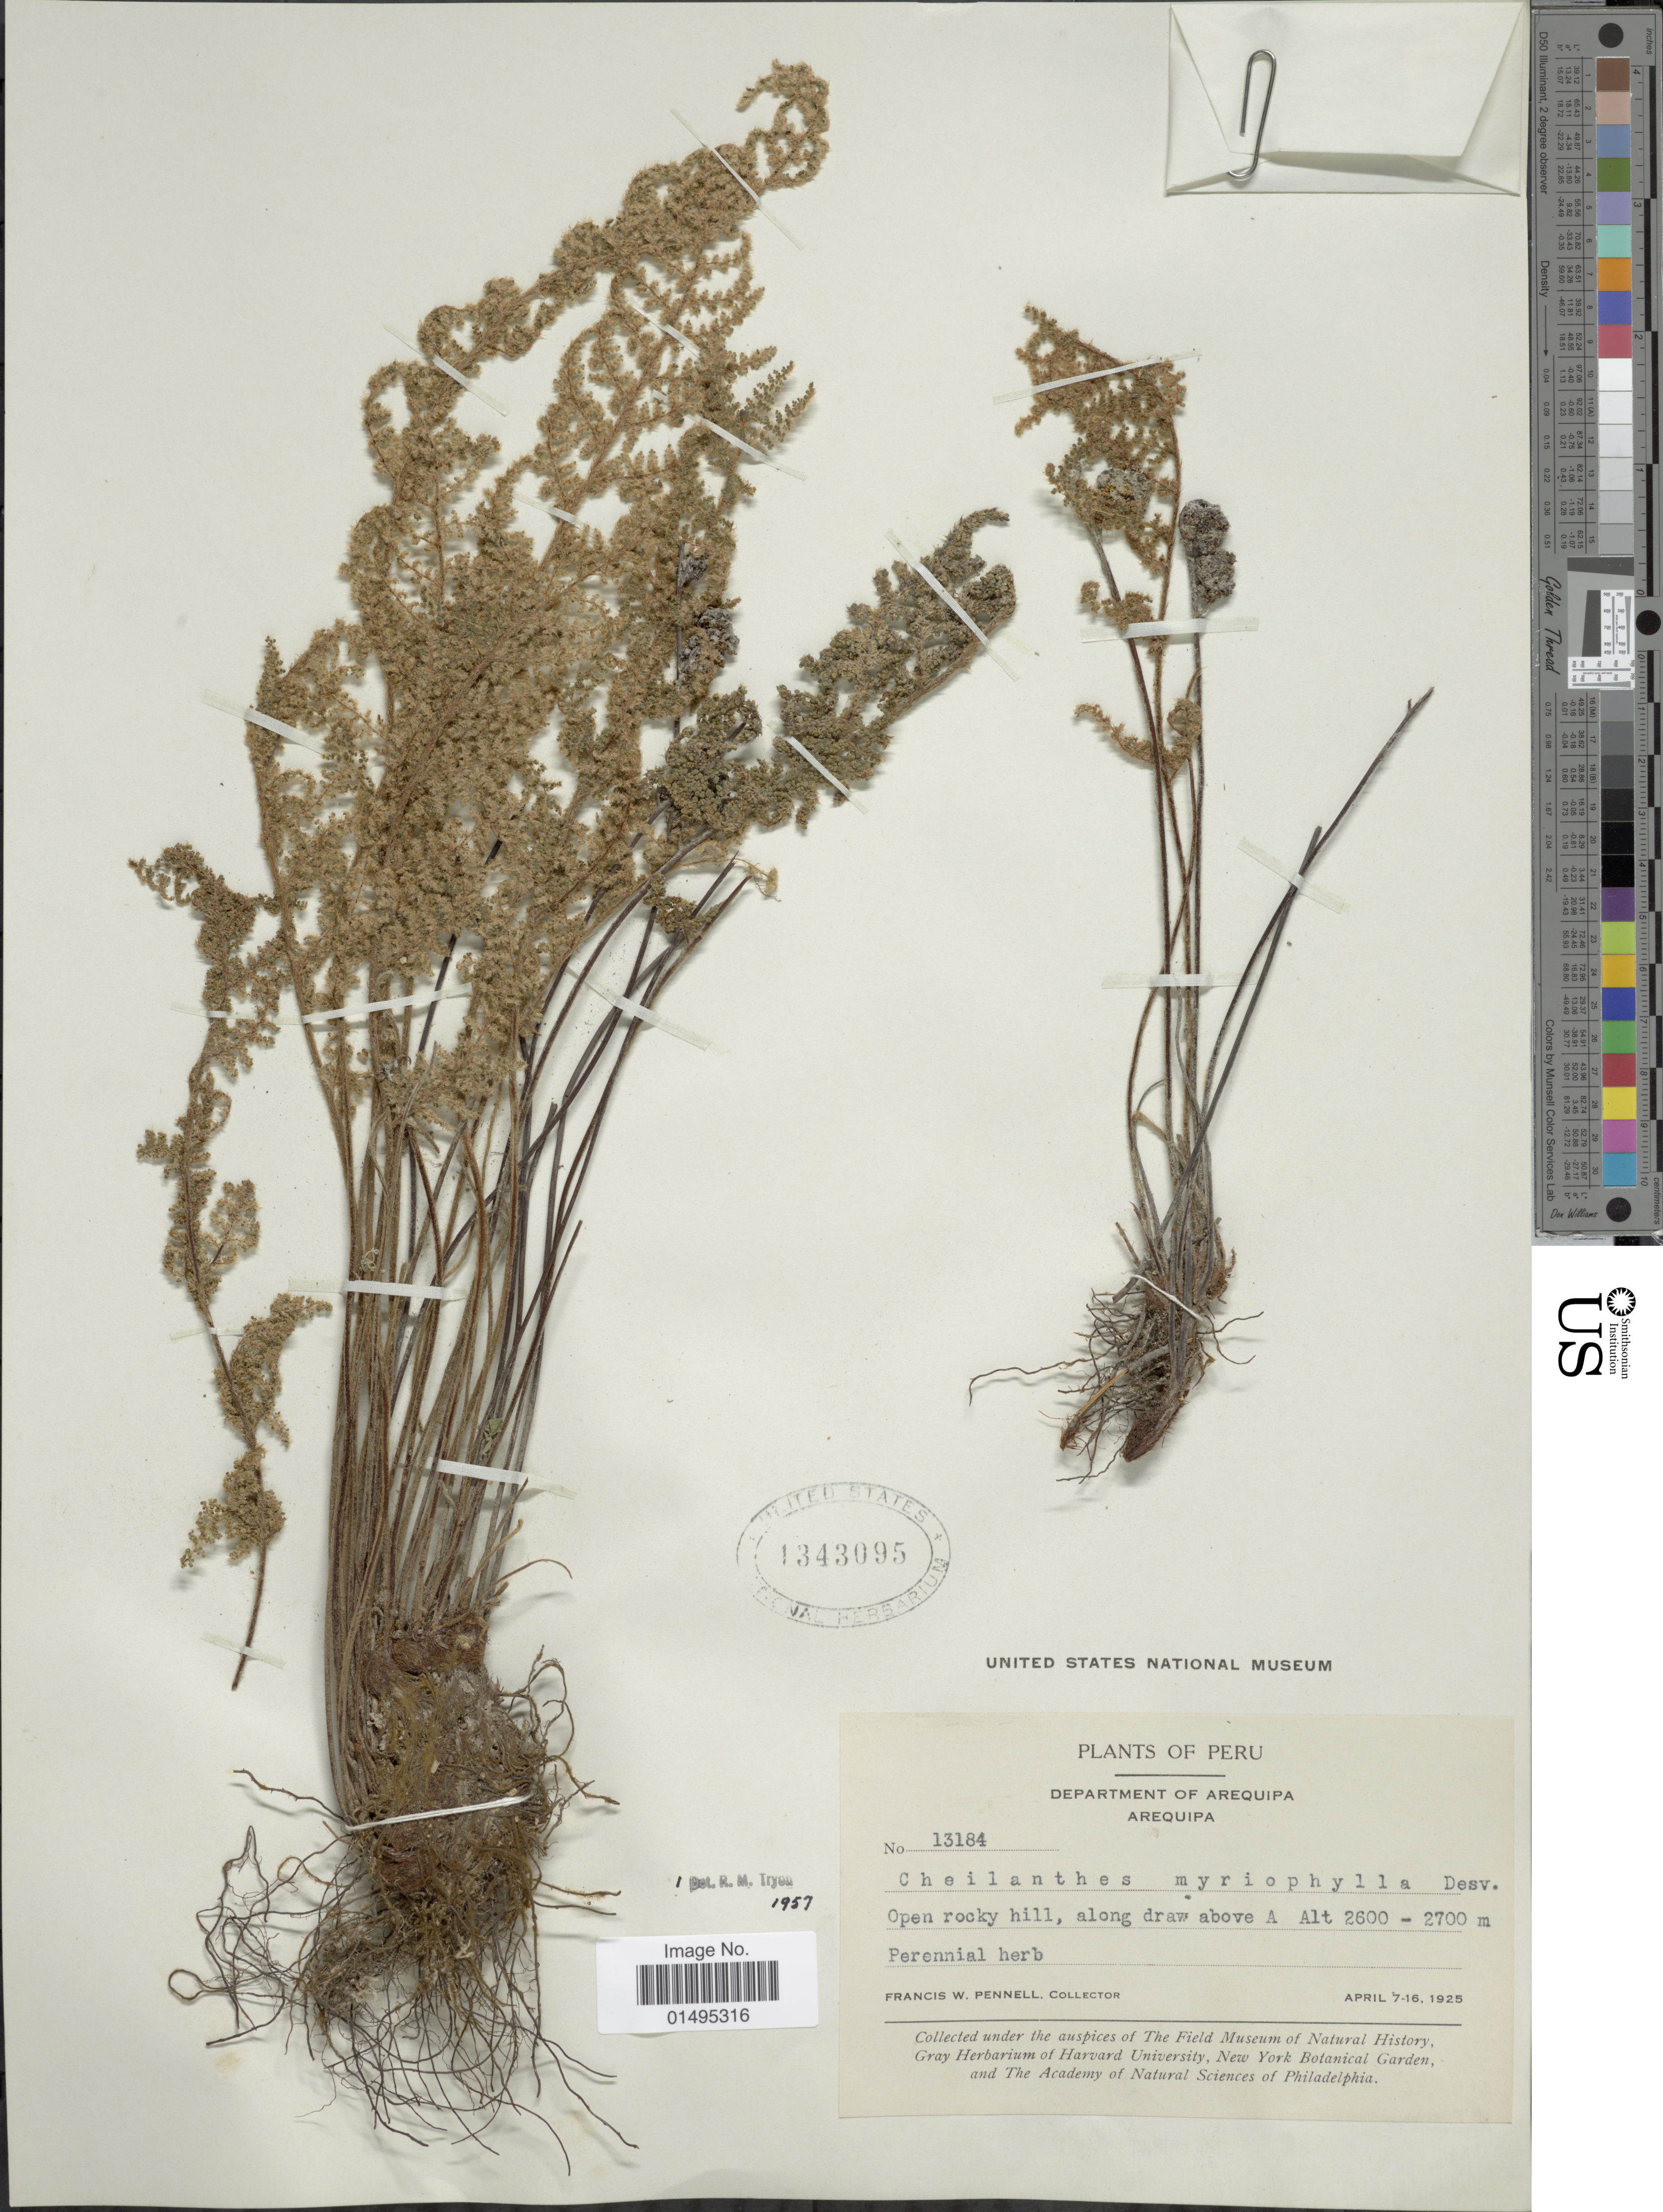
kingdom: Plantae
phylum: Tracheophyta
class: Polypodiopsida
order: Polypodiales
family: Pteridaceae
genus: Myriopteris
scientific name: Myriopteris myriophylla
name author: (Desv.) J. Sm.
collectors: F. W. Pennell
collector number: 13184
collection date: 1925-04-07/1925-04-16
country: Peru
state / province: Arequipa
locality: Peru, Department of Arequipa, Arequipa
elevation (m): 2600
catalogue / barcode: US 1343095